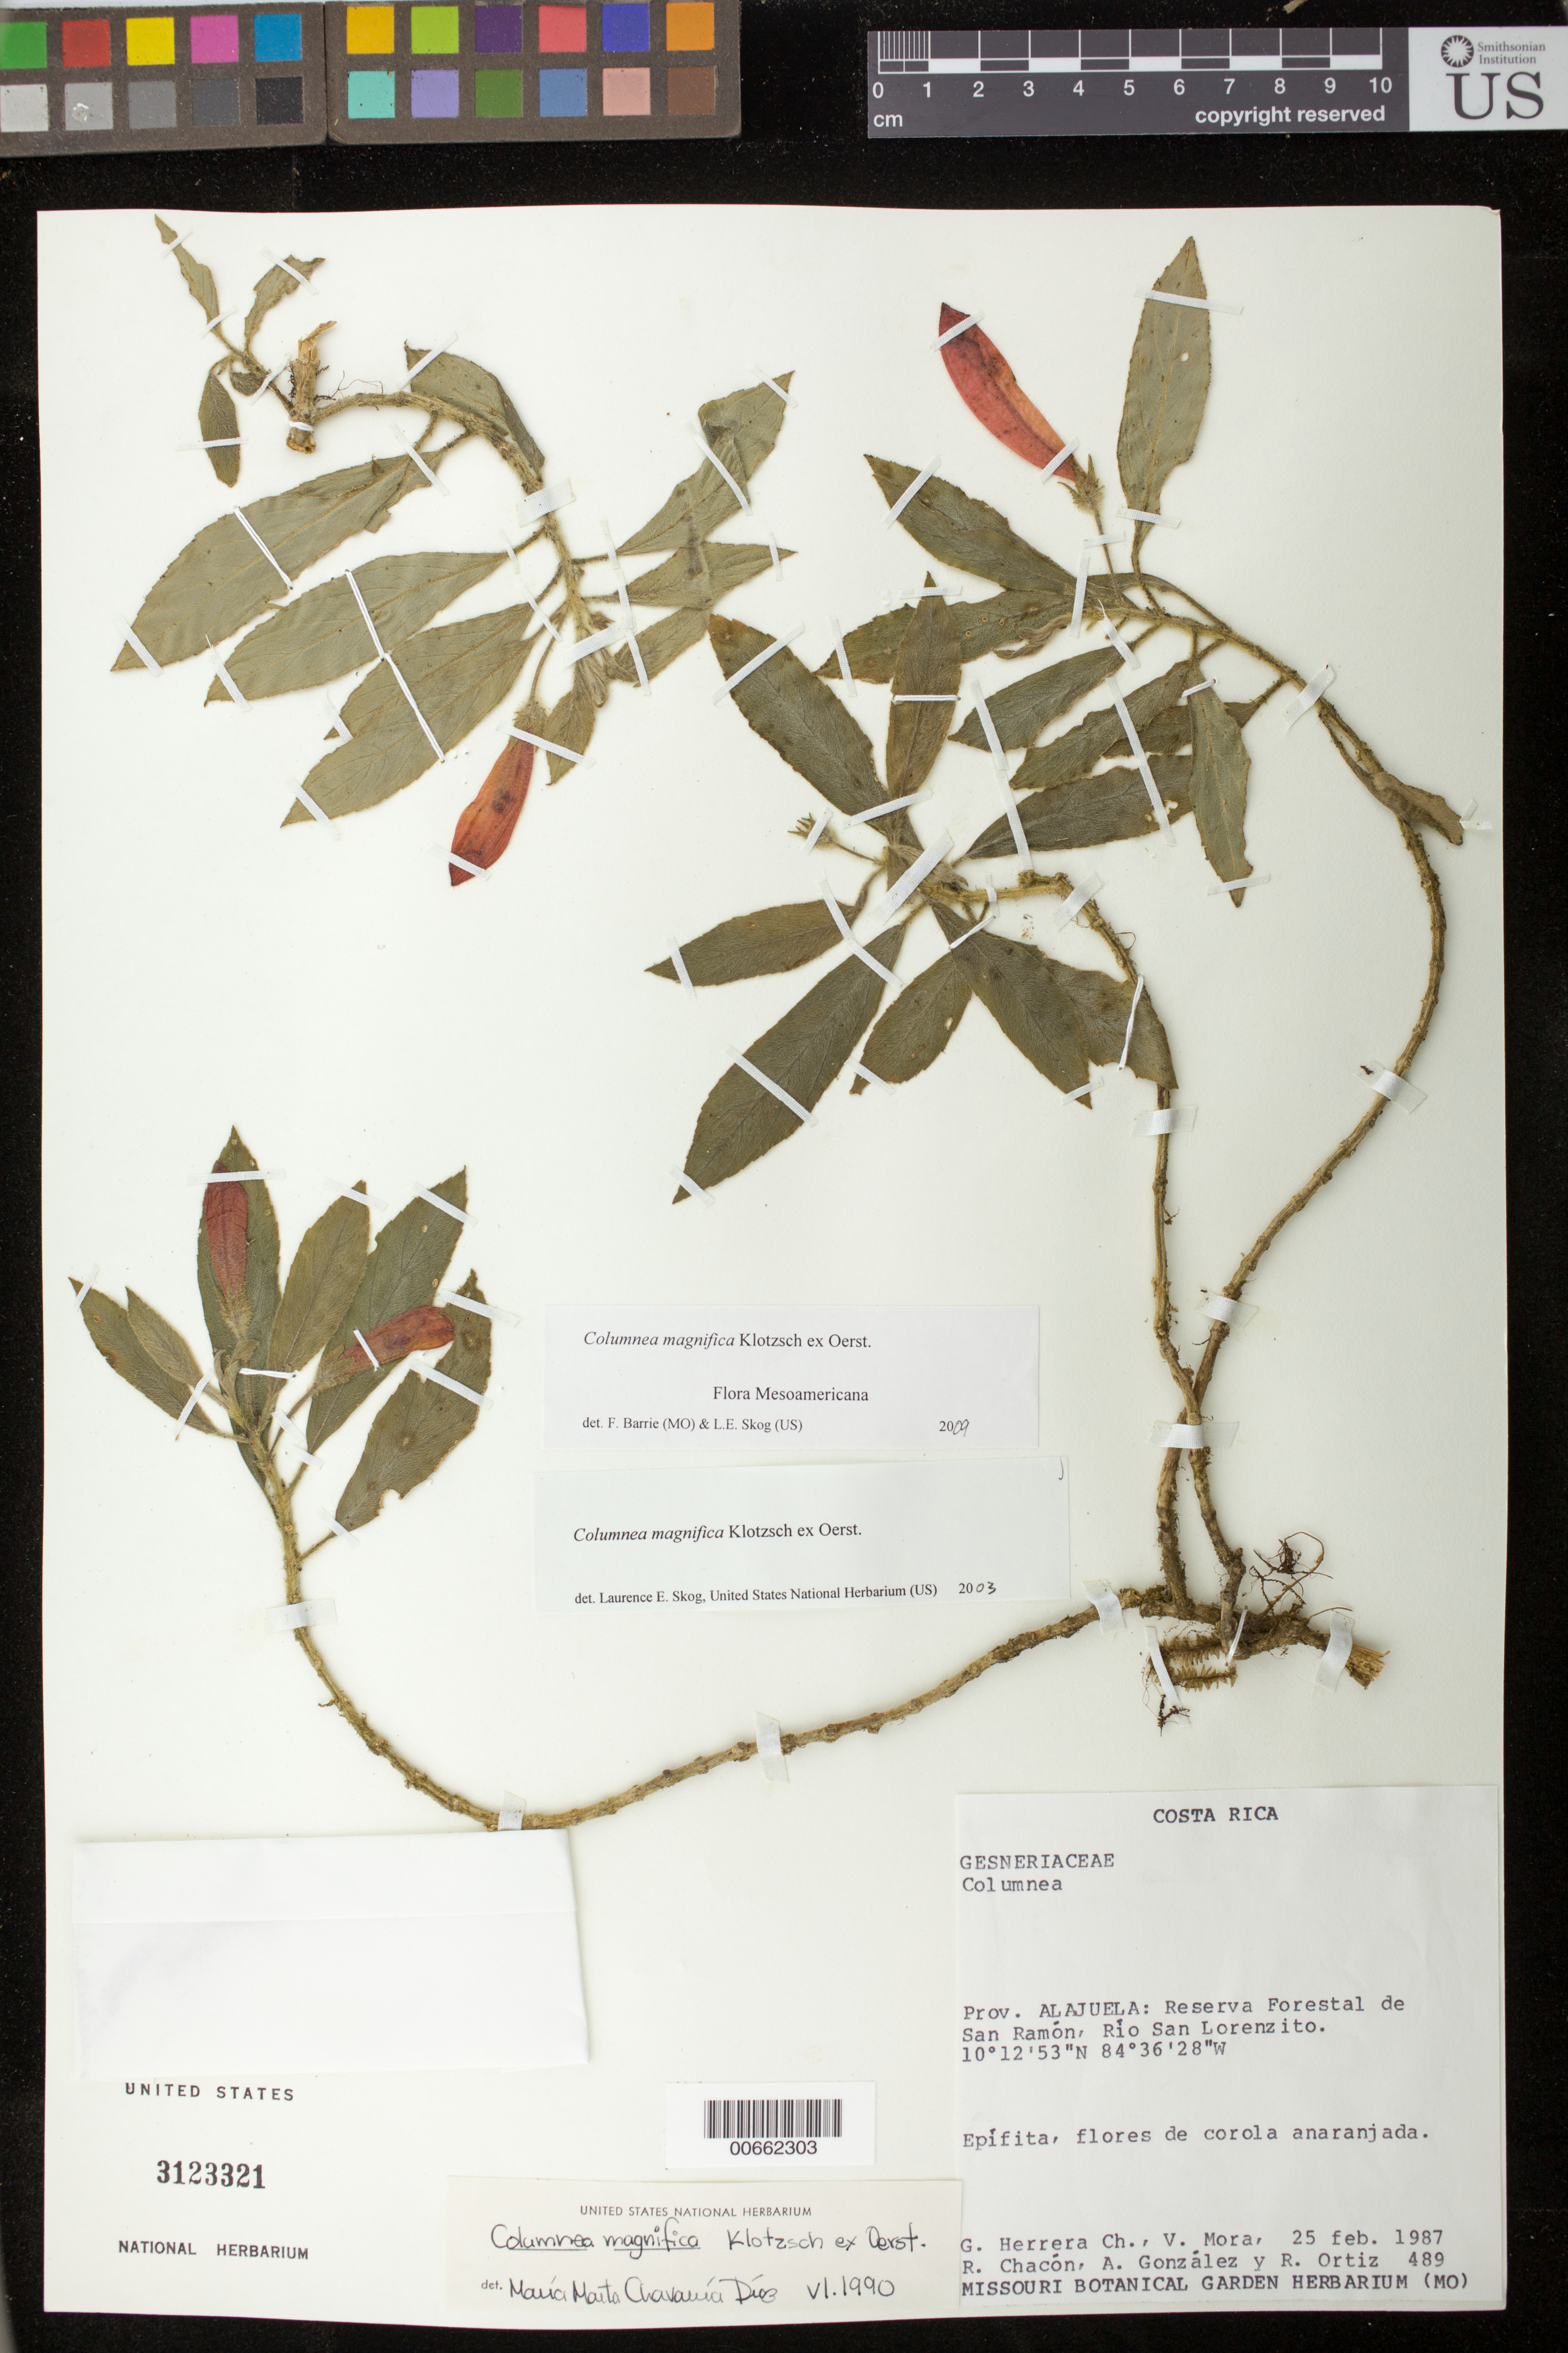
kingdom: Plantae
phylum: Tracheophyta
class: Magnoliopsida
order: Lamiales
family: Gesneriaceae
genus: Columnea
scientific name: Columnea magnifica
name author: Klotzsch ex Oerst.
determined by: Skog, Laurence E.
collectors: G. Herrera, V. Mora, R. Chacón, A. C. González & R. del C. Ortiz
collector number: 489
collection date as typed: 25 Feb 1987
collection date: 1987-02-25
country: Costa Rica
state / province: Alajuela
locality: Reserva Forestal de San Ramón, Río San Lorenzito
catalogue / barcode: US 3123321